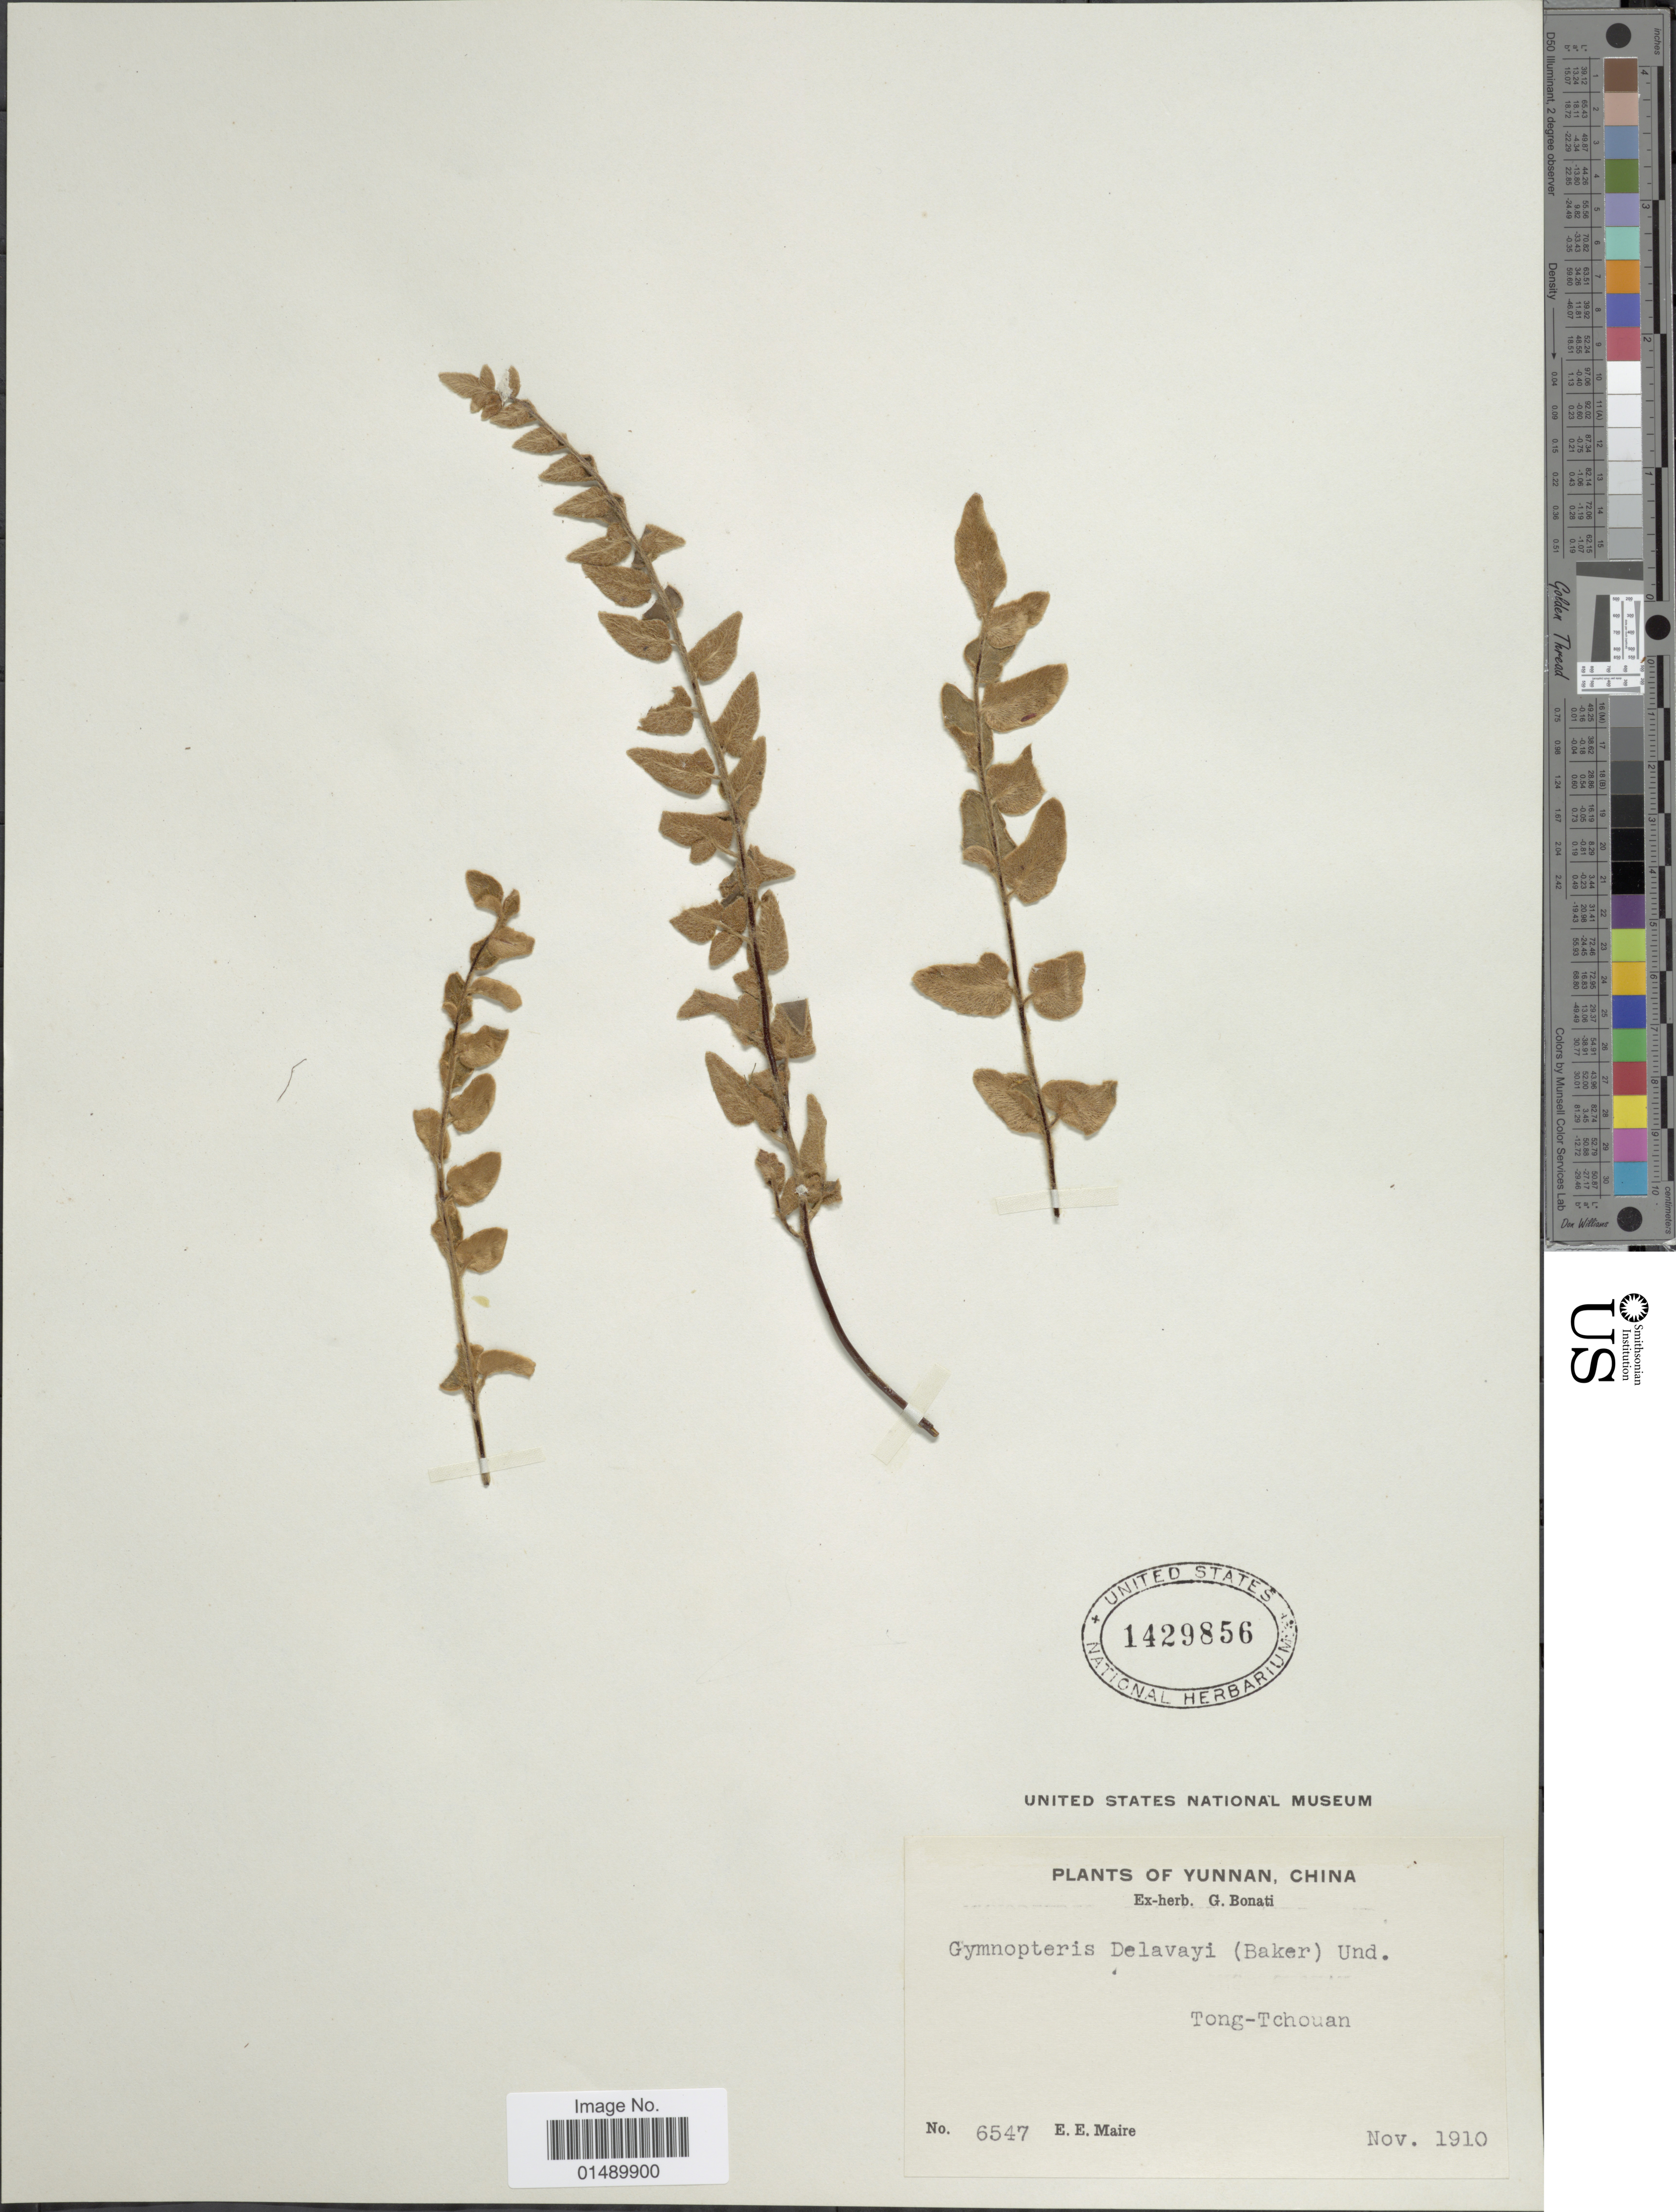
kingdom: Plantae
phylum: Tracheophyta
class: Polypodiopsida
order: Polypodiales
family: Pteridaceae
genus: Paragymnopteris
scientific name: Paragymnopteris vestita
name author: (Wall. ex C. Presl) K.H. Shing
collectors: E. E. Maire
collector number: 6547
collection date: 1910-11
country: China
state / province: Yunnan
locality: China, Yunnan, Tong-Tchouan.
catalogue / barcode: US 1429856